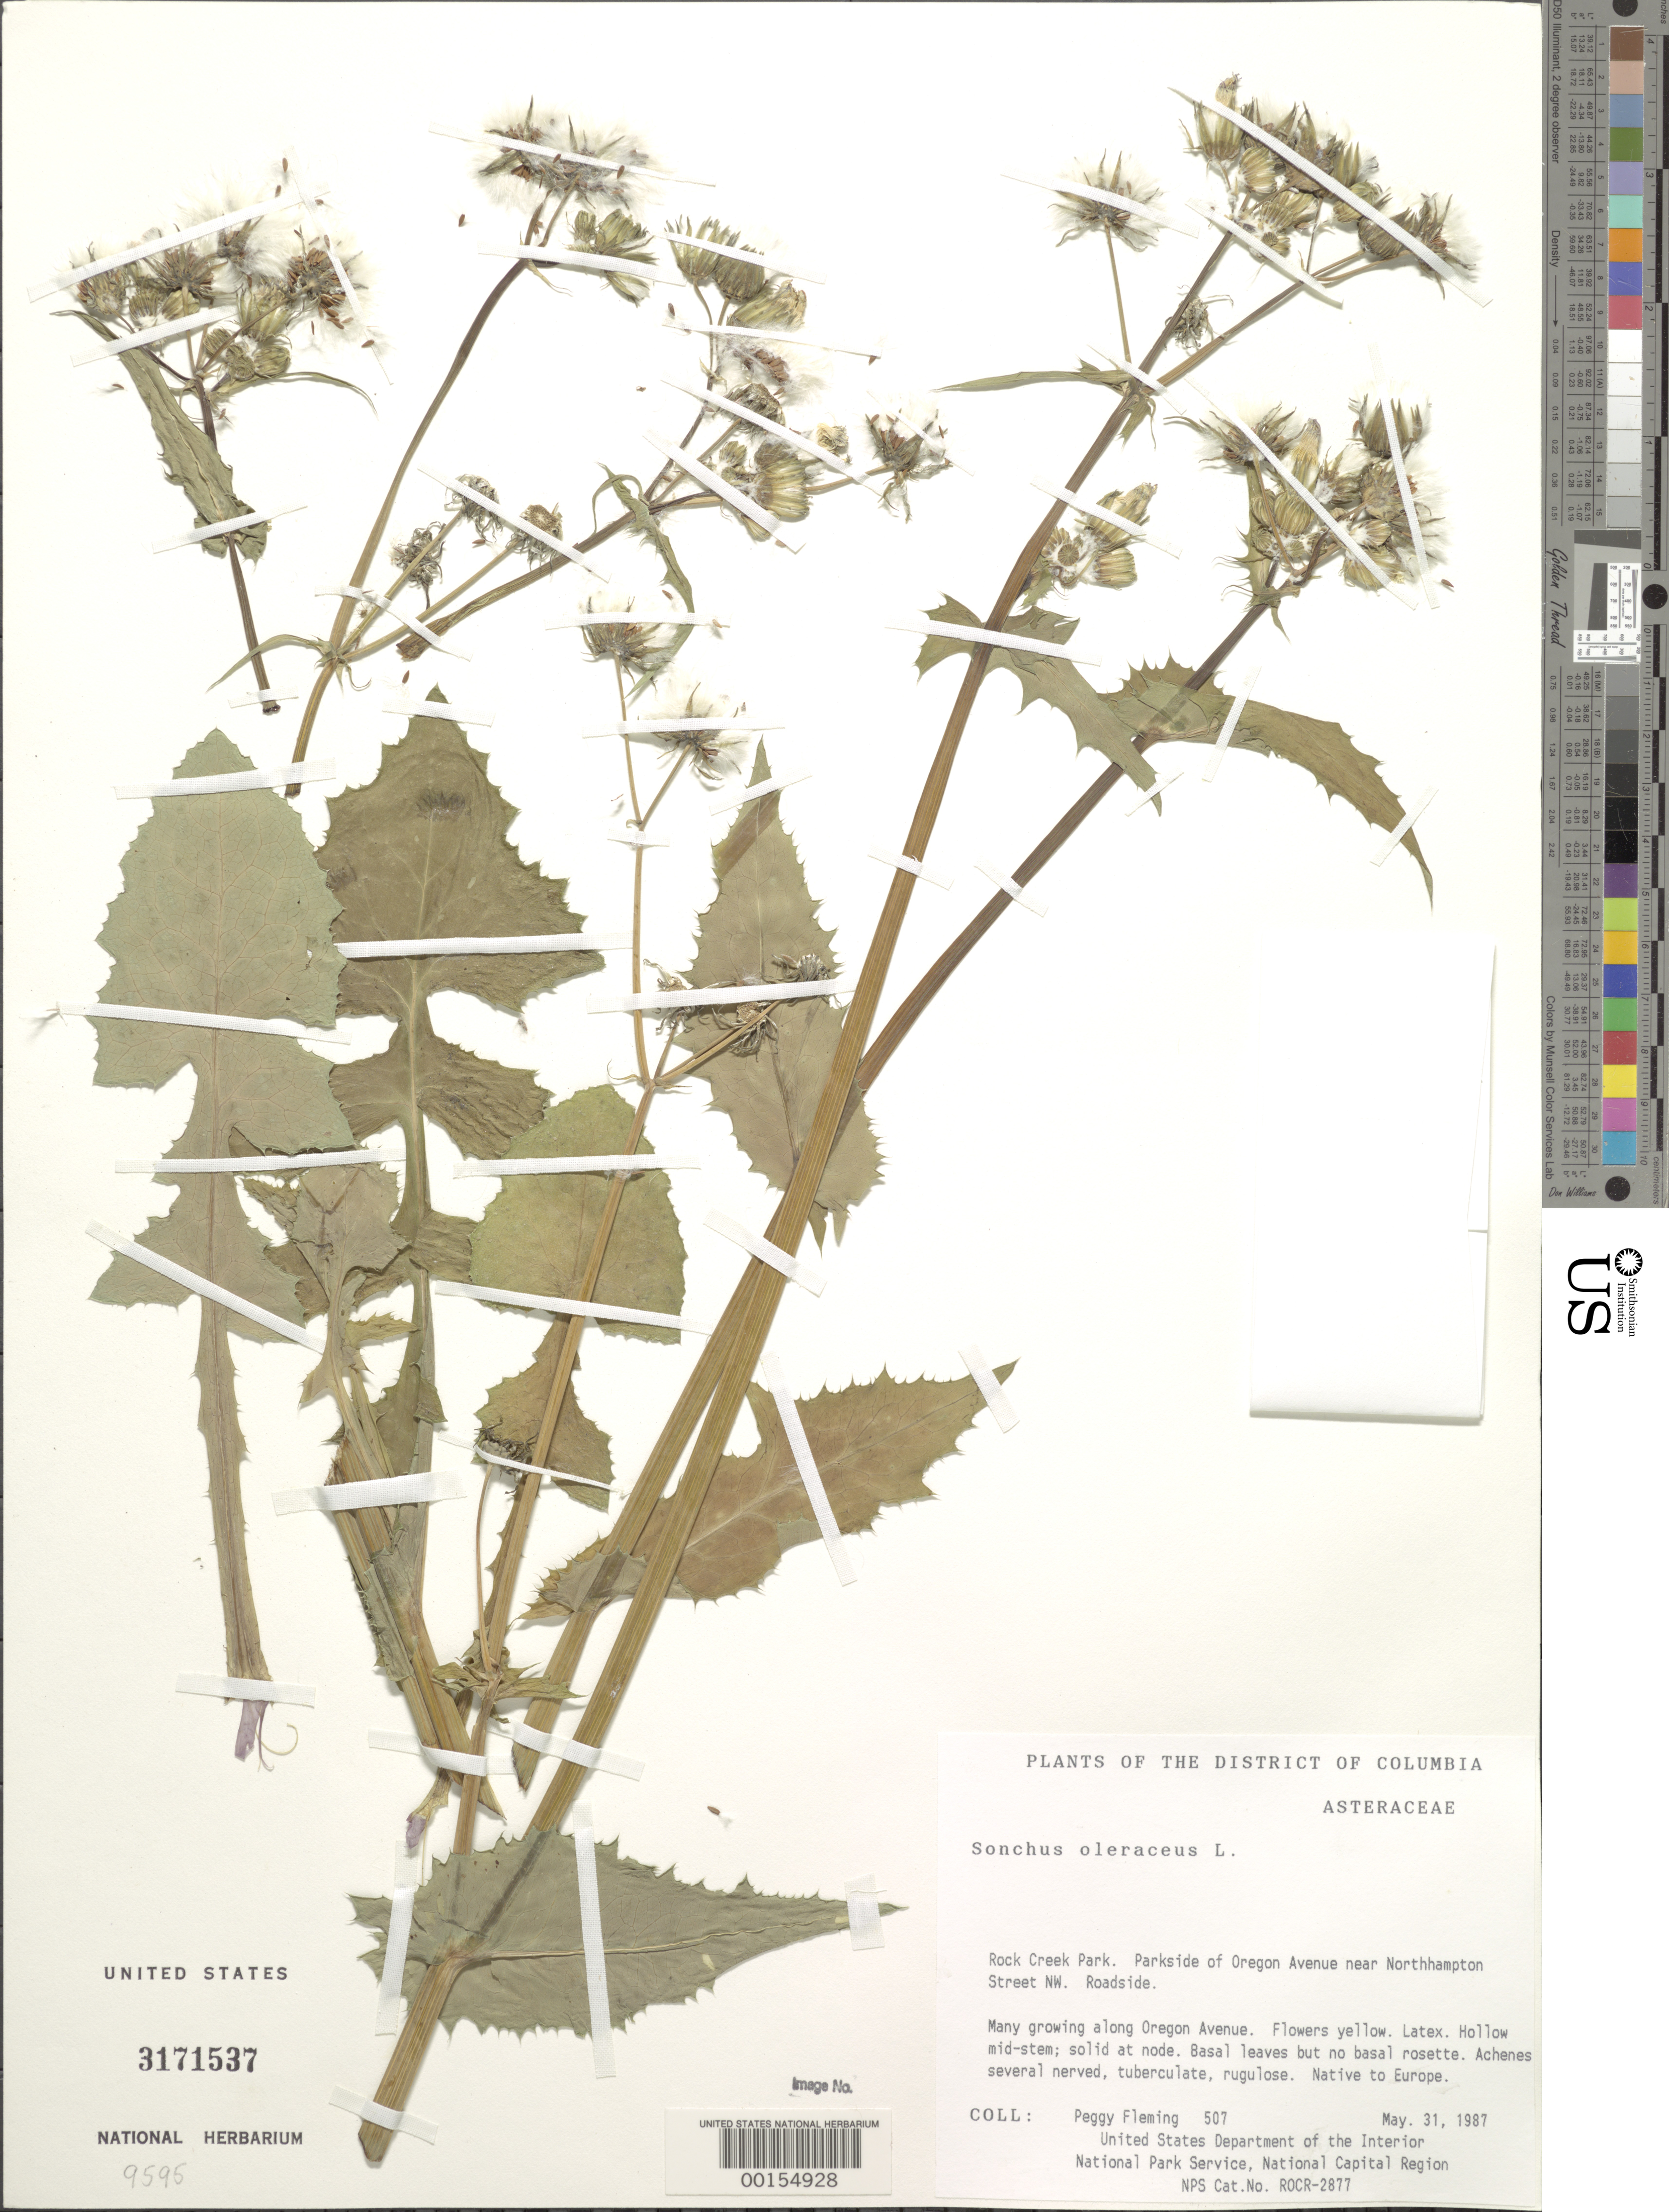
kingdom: Plantae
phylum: Tracheophyta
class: Magnoliopsida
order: Asterales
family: Asteraceae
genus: Sonchus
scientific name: Sonchus oleraceus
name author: L.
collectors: P. Fleming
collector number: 507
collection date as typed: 31 May 1987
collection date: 1987-05-31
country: United States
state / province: District of Columbia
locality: Rock Creek Park, Parkside of Oregon Ave. near Northhampton St, NW Rock Creek Park & vicinity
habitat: Roadside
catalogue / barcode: US 3171537